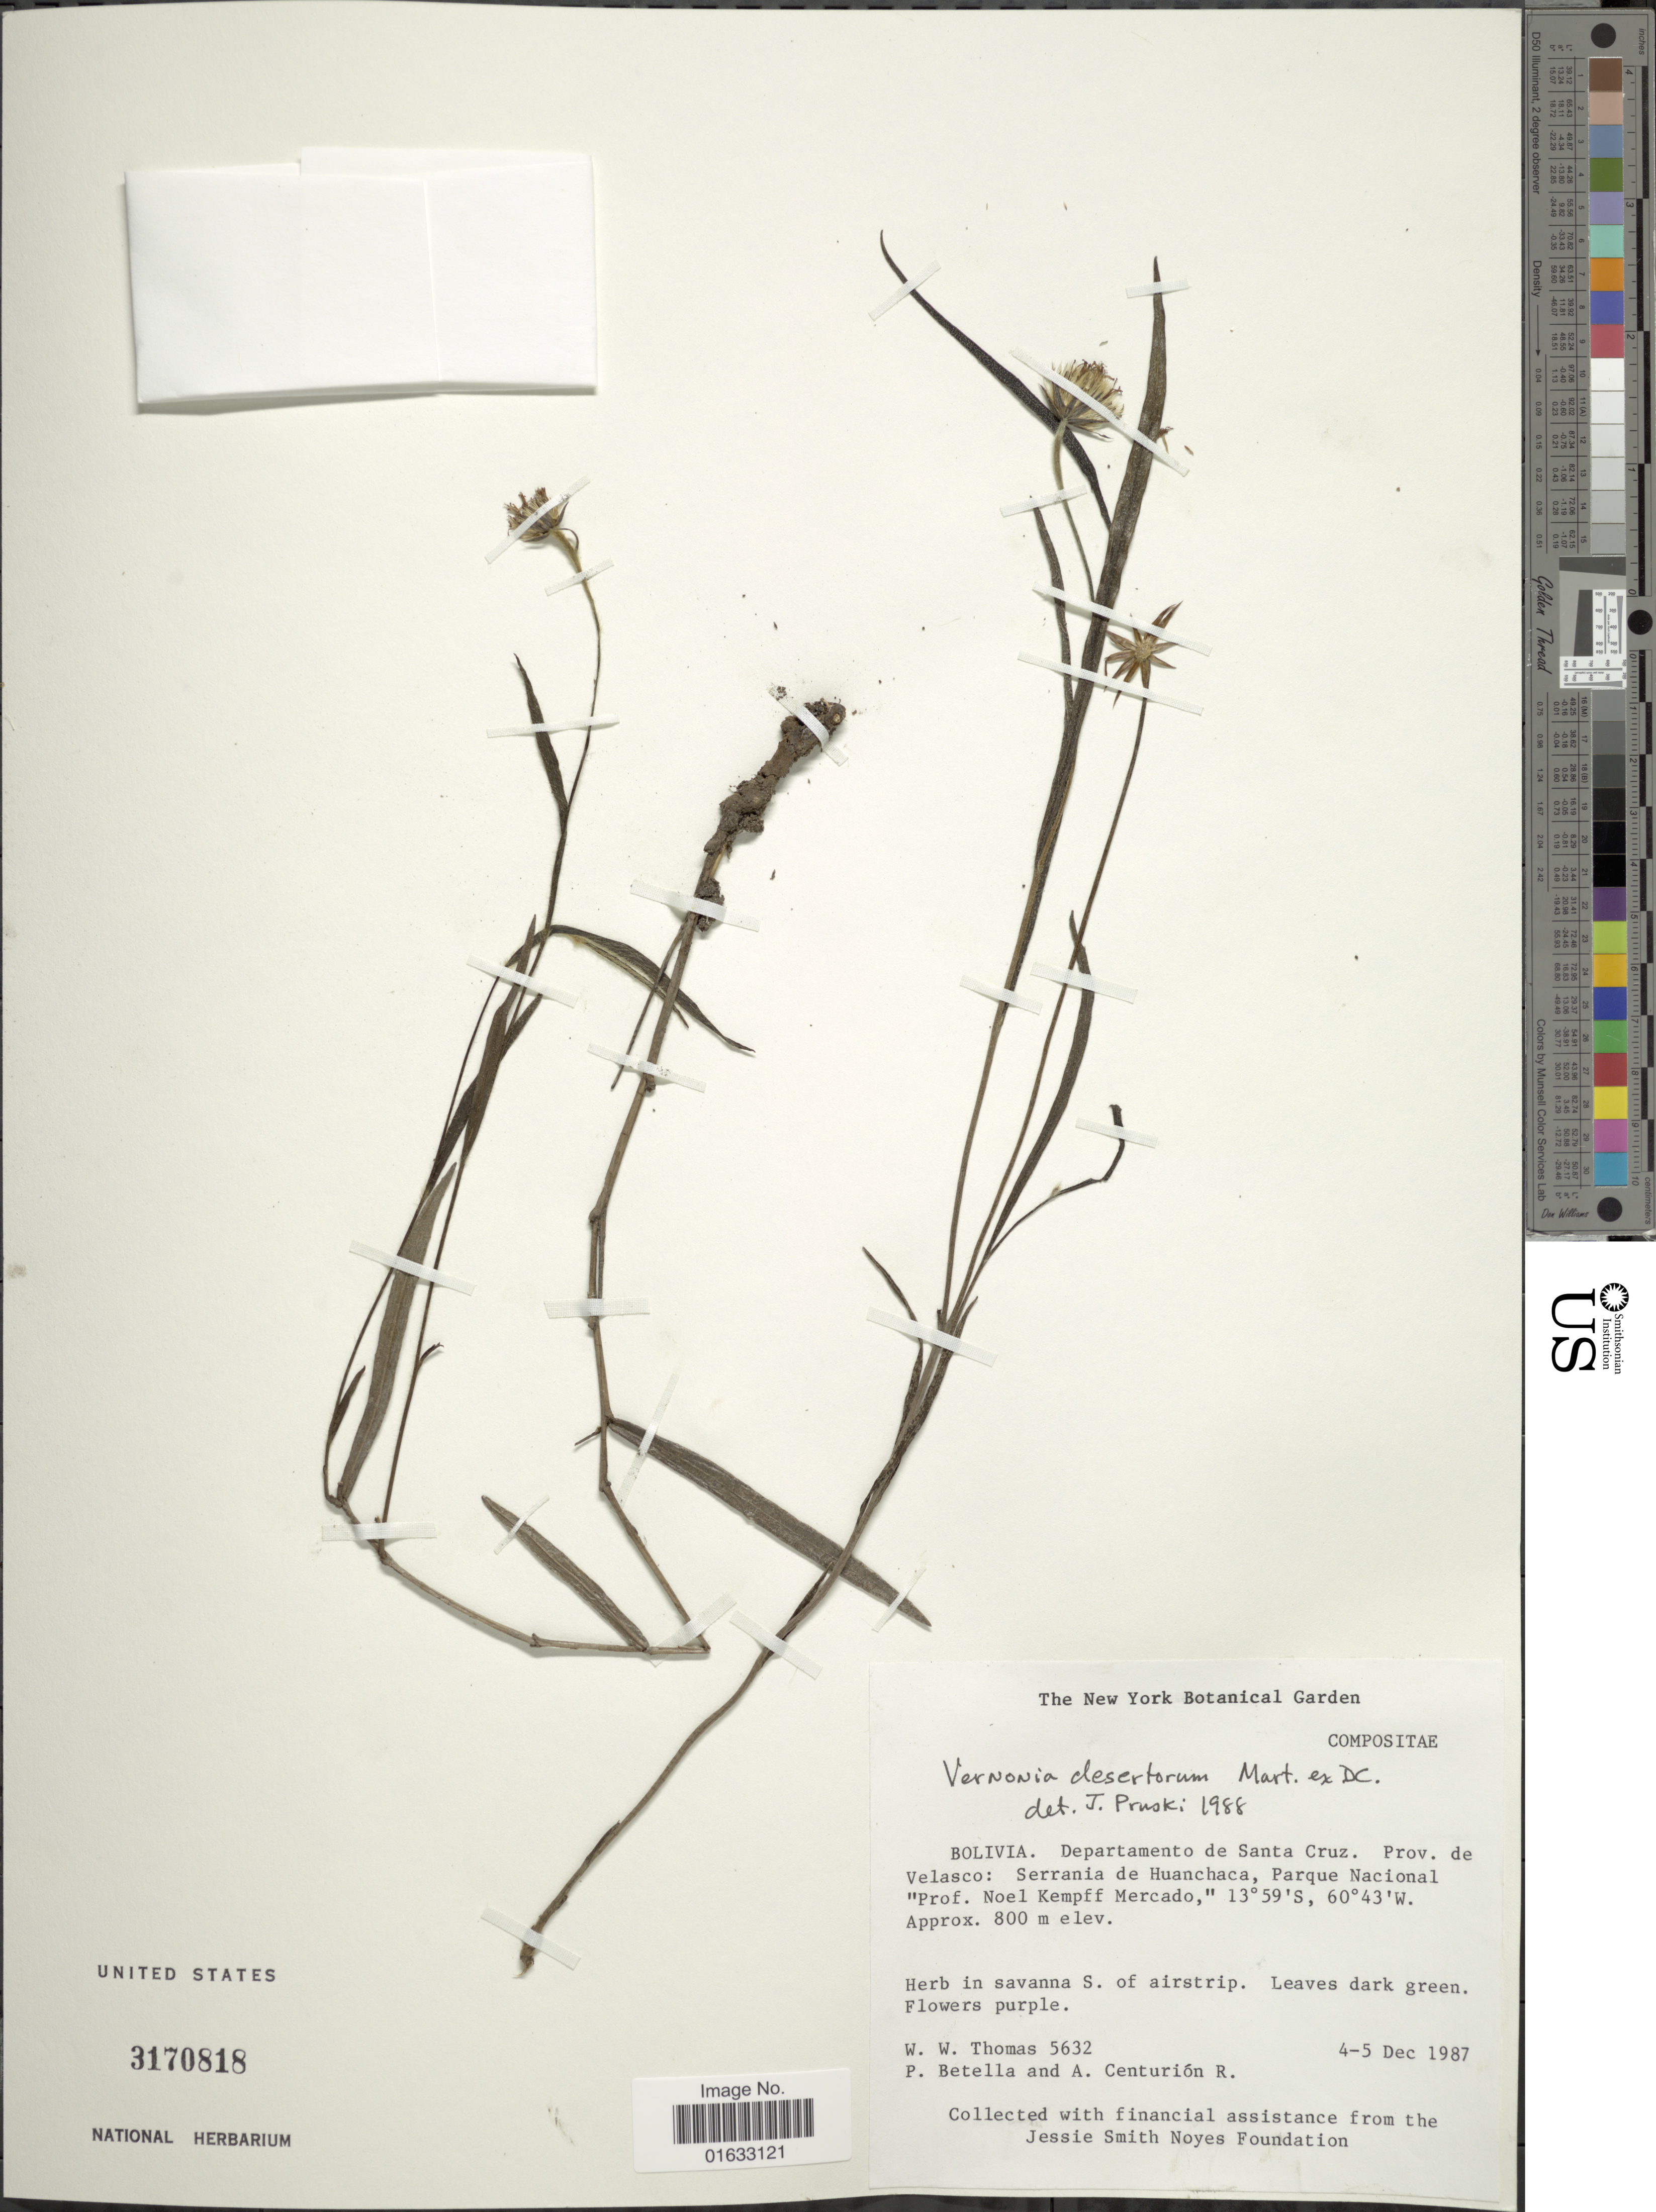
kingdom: Plantae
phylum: Tracheophyta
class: Magnoliopsida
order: Asterales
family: Asteraceae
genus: Chrysolaena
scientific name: Chrysolaena desertorum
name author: (Mart. ex DC.) Dematt.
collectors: W. W. Thomas, P. Betella & A. Centurión R.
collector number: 5632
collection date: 1987-12-04/1987-12-05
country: Bolivia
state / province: Santa Cruz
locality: Bolivia, Departamento de Santa Cruz. Prov. de Velasco: Serrania de Huanchaca, Parque Nacional "Prof. Noel Kempff Mercado".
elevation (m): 800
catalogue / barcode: US 3170818